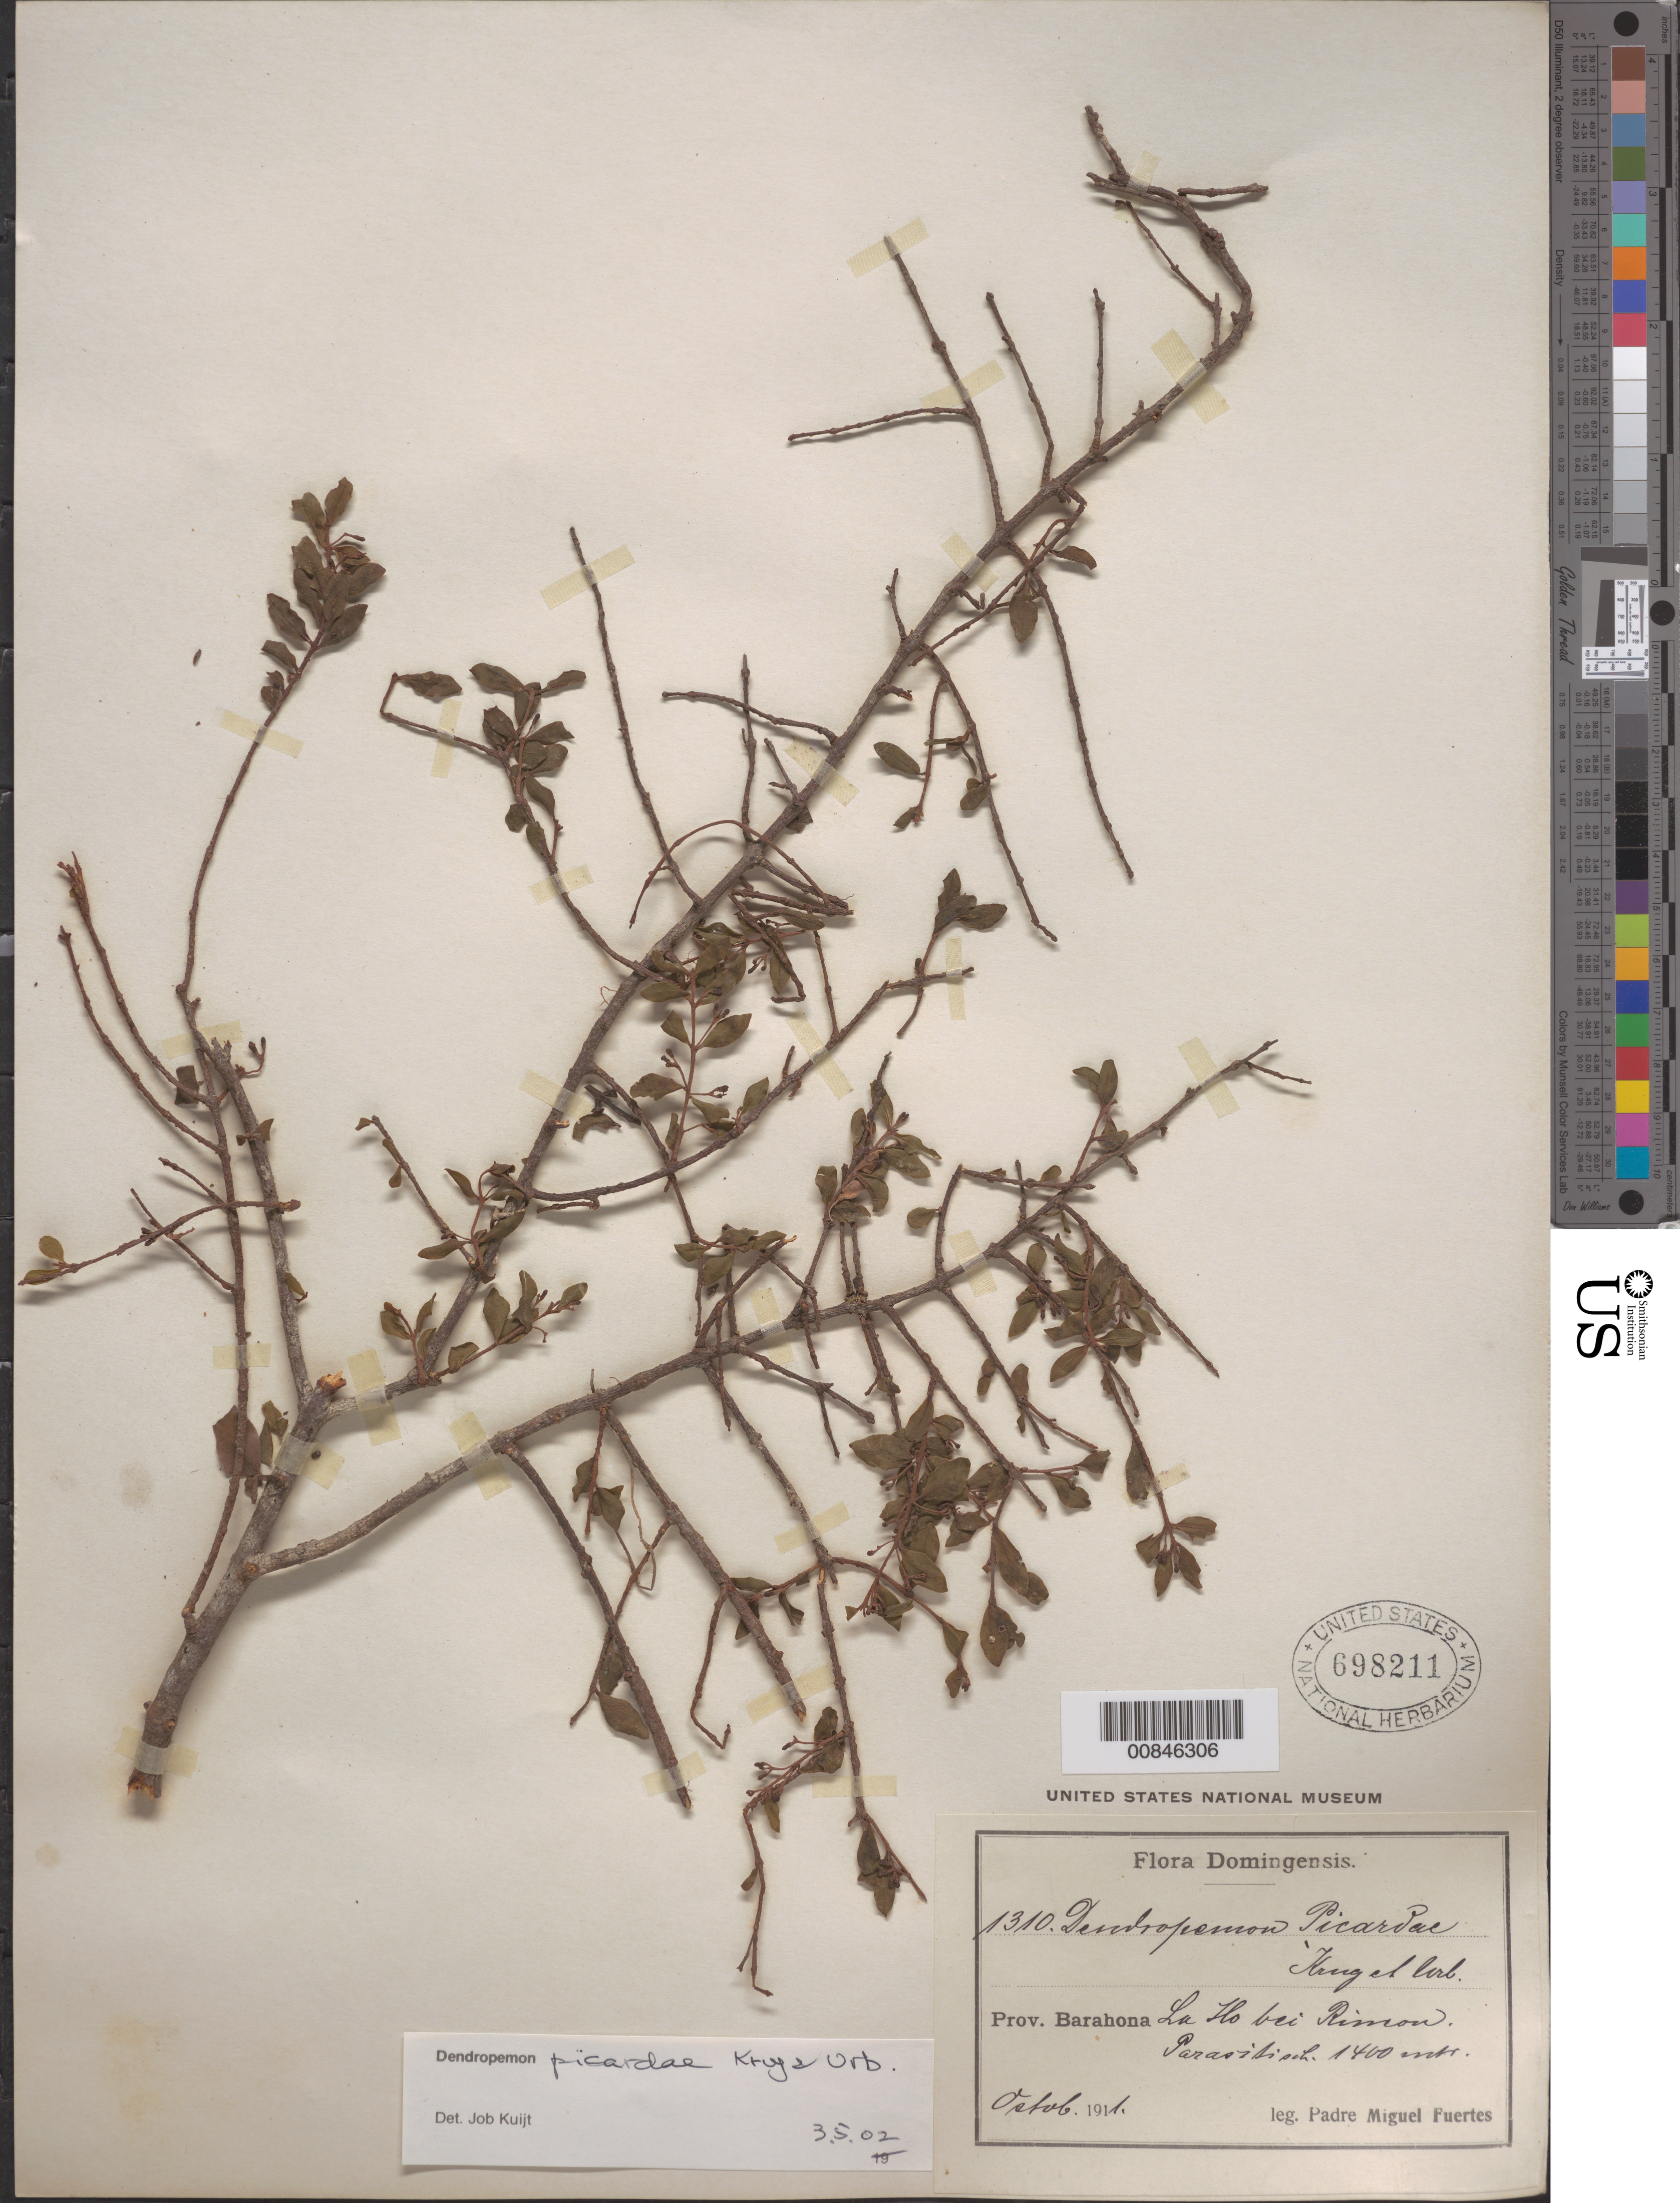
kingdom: Plantae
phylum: Tracheophyta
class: Magnoliopsida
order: Santalales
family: Loranthaceae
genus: Dendropemon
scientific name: Dendropemon picardae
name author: Krug & Urb.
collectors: M. D. Fuertes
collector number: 1310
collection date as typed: Oct 1911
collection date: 1911-10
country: Dominican Republic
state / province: Barahona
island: Hispaniola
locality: La "Ho" bei Rincón.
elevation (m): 1400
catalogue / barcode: US 698211